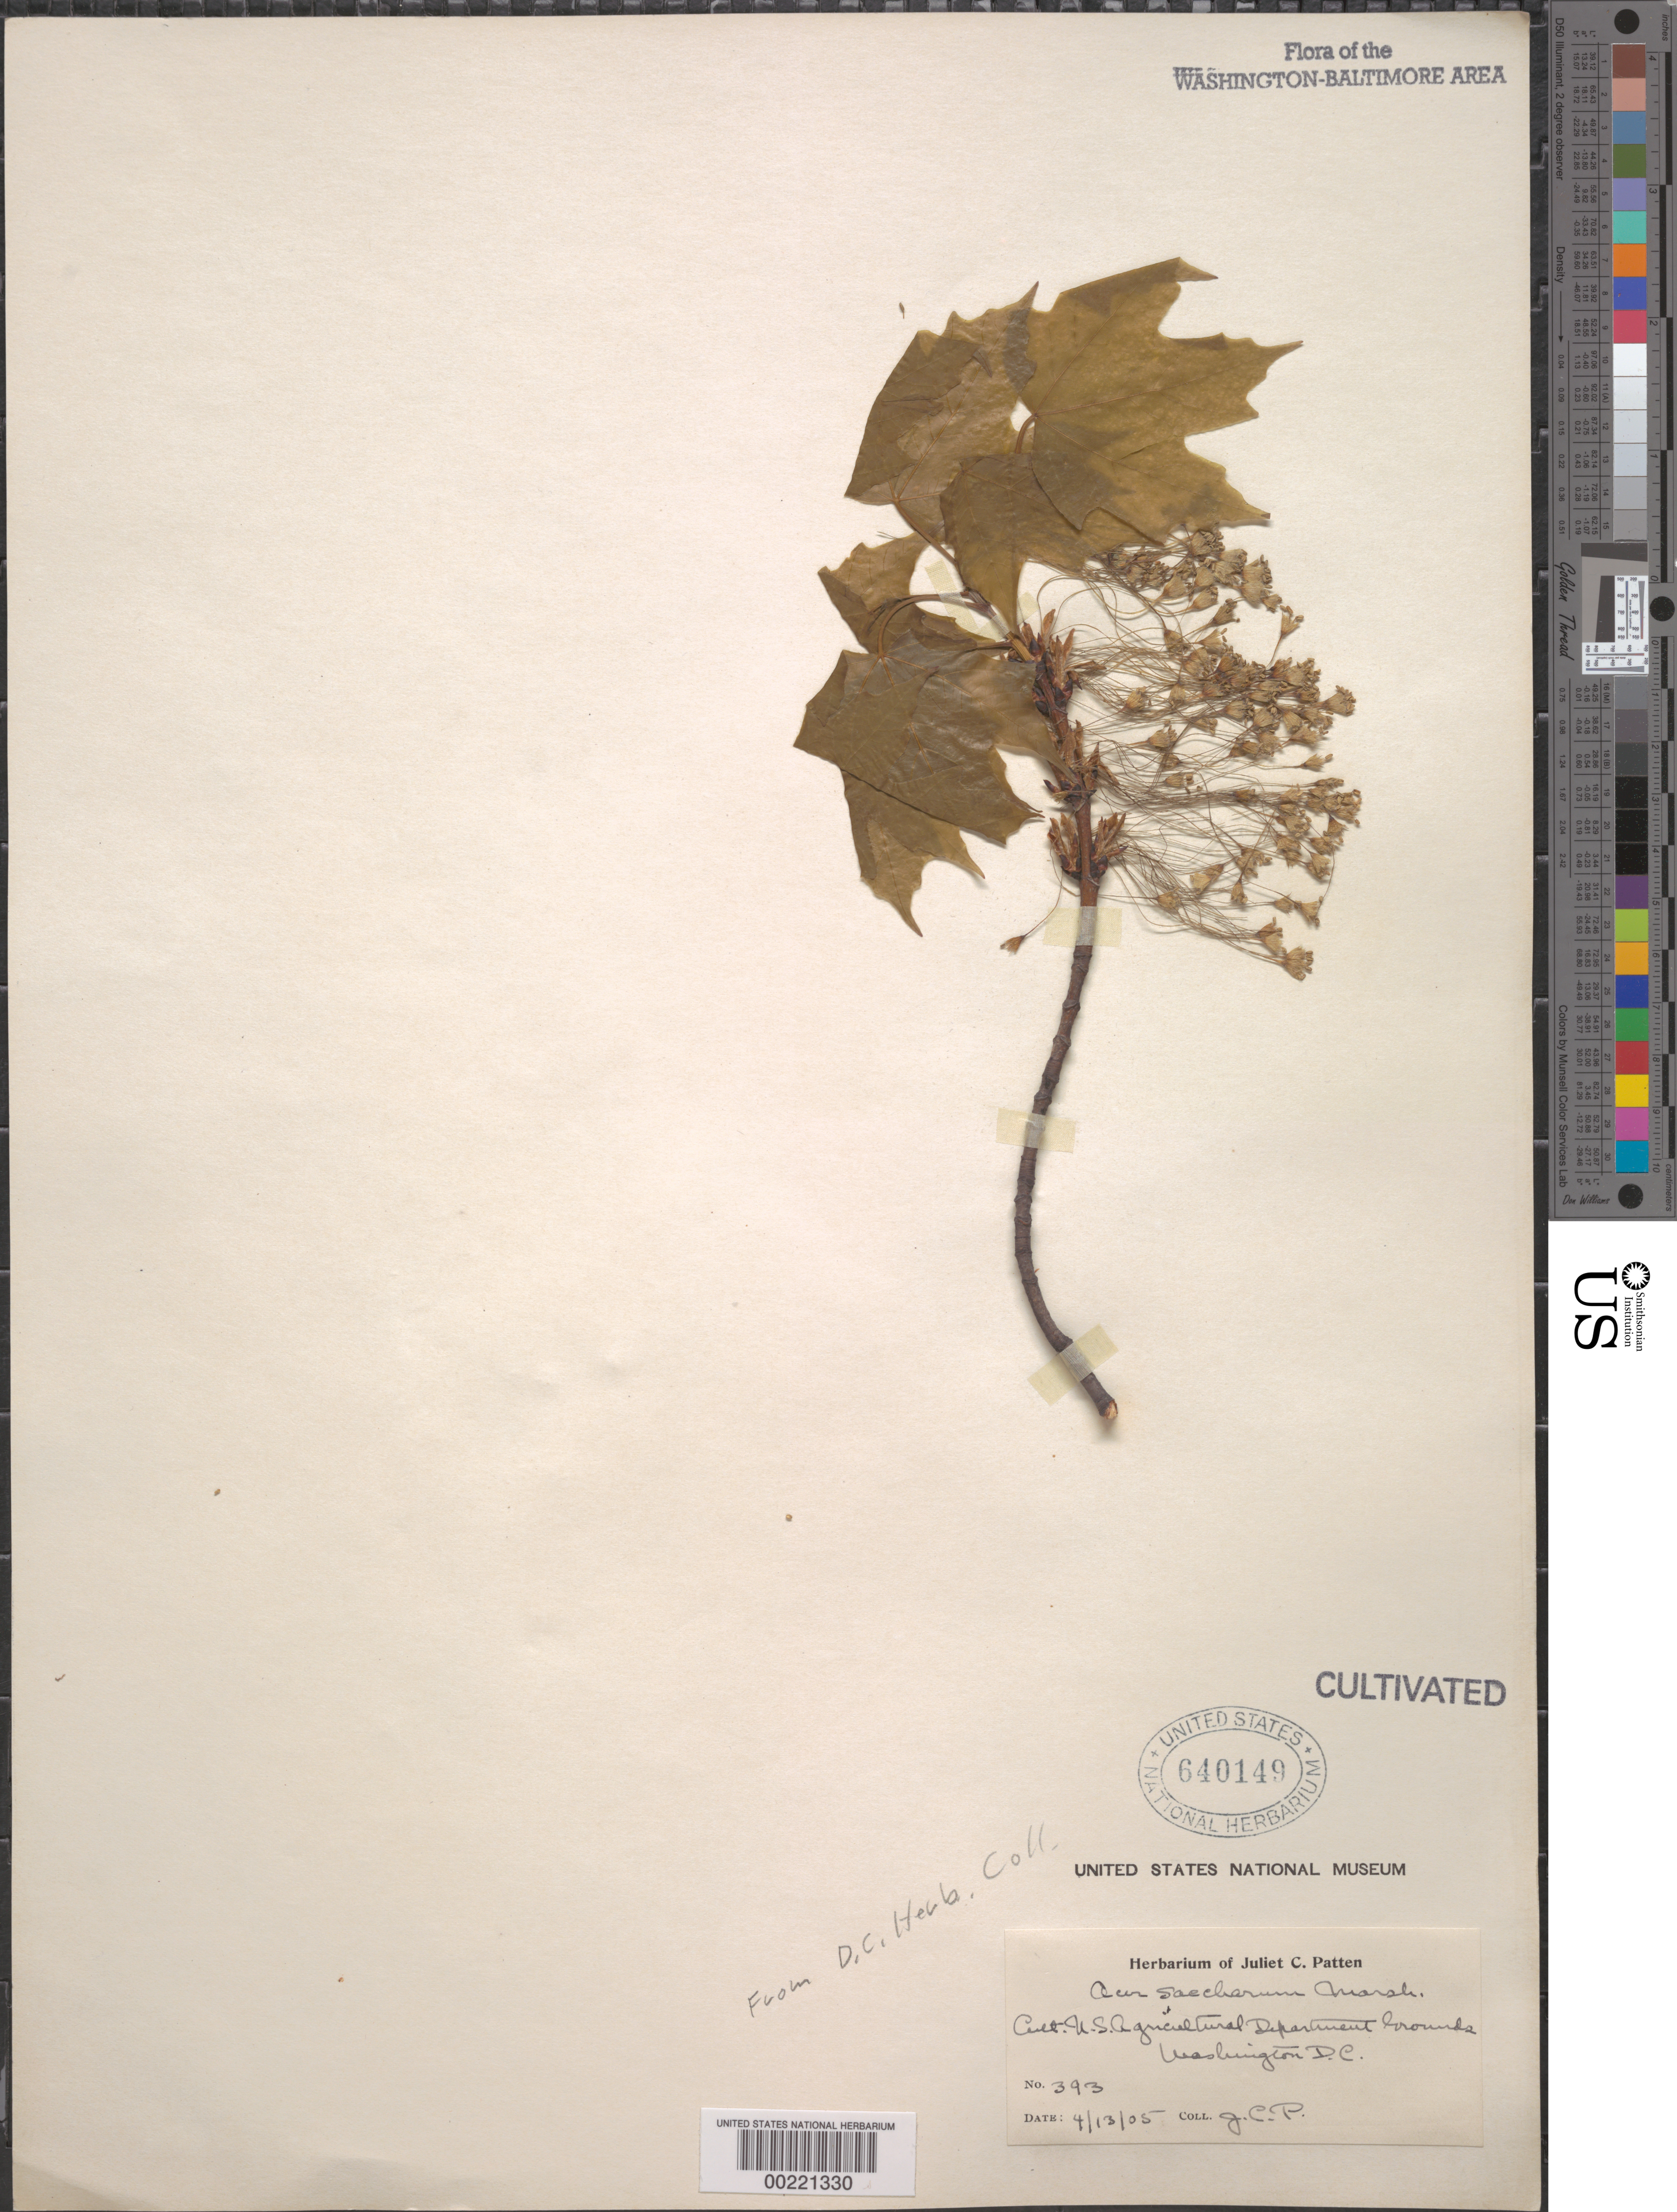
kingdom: Plantae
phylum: Tracheophyta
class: Magnoliopsida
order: Sapindales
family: Sapindaceae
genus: Acer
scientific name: Acer saccharinum subsp. floridanum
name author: (Chapm.) Wesm.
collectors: J. Patten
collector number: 393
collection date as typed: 13 Apr 1905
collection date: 1905-04-13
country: United States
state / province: District of Columbia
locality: Department of Agriculture grounds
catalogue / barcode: US 640149